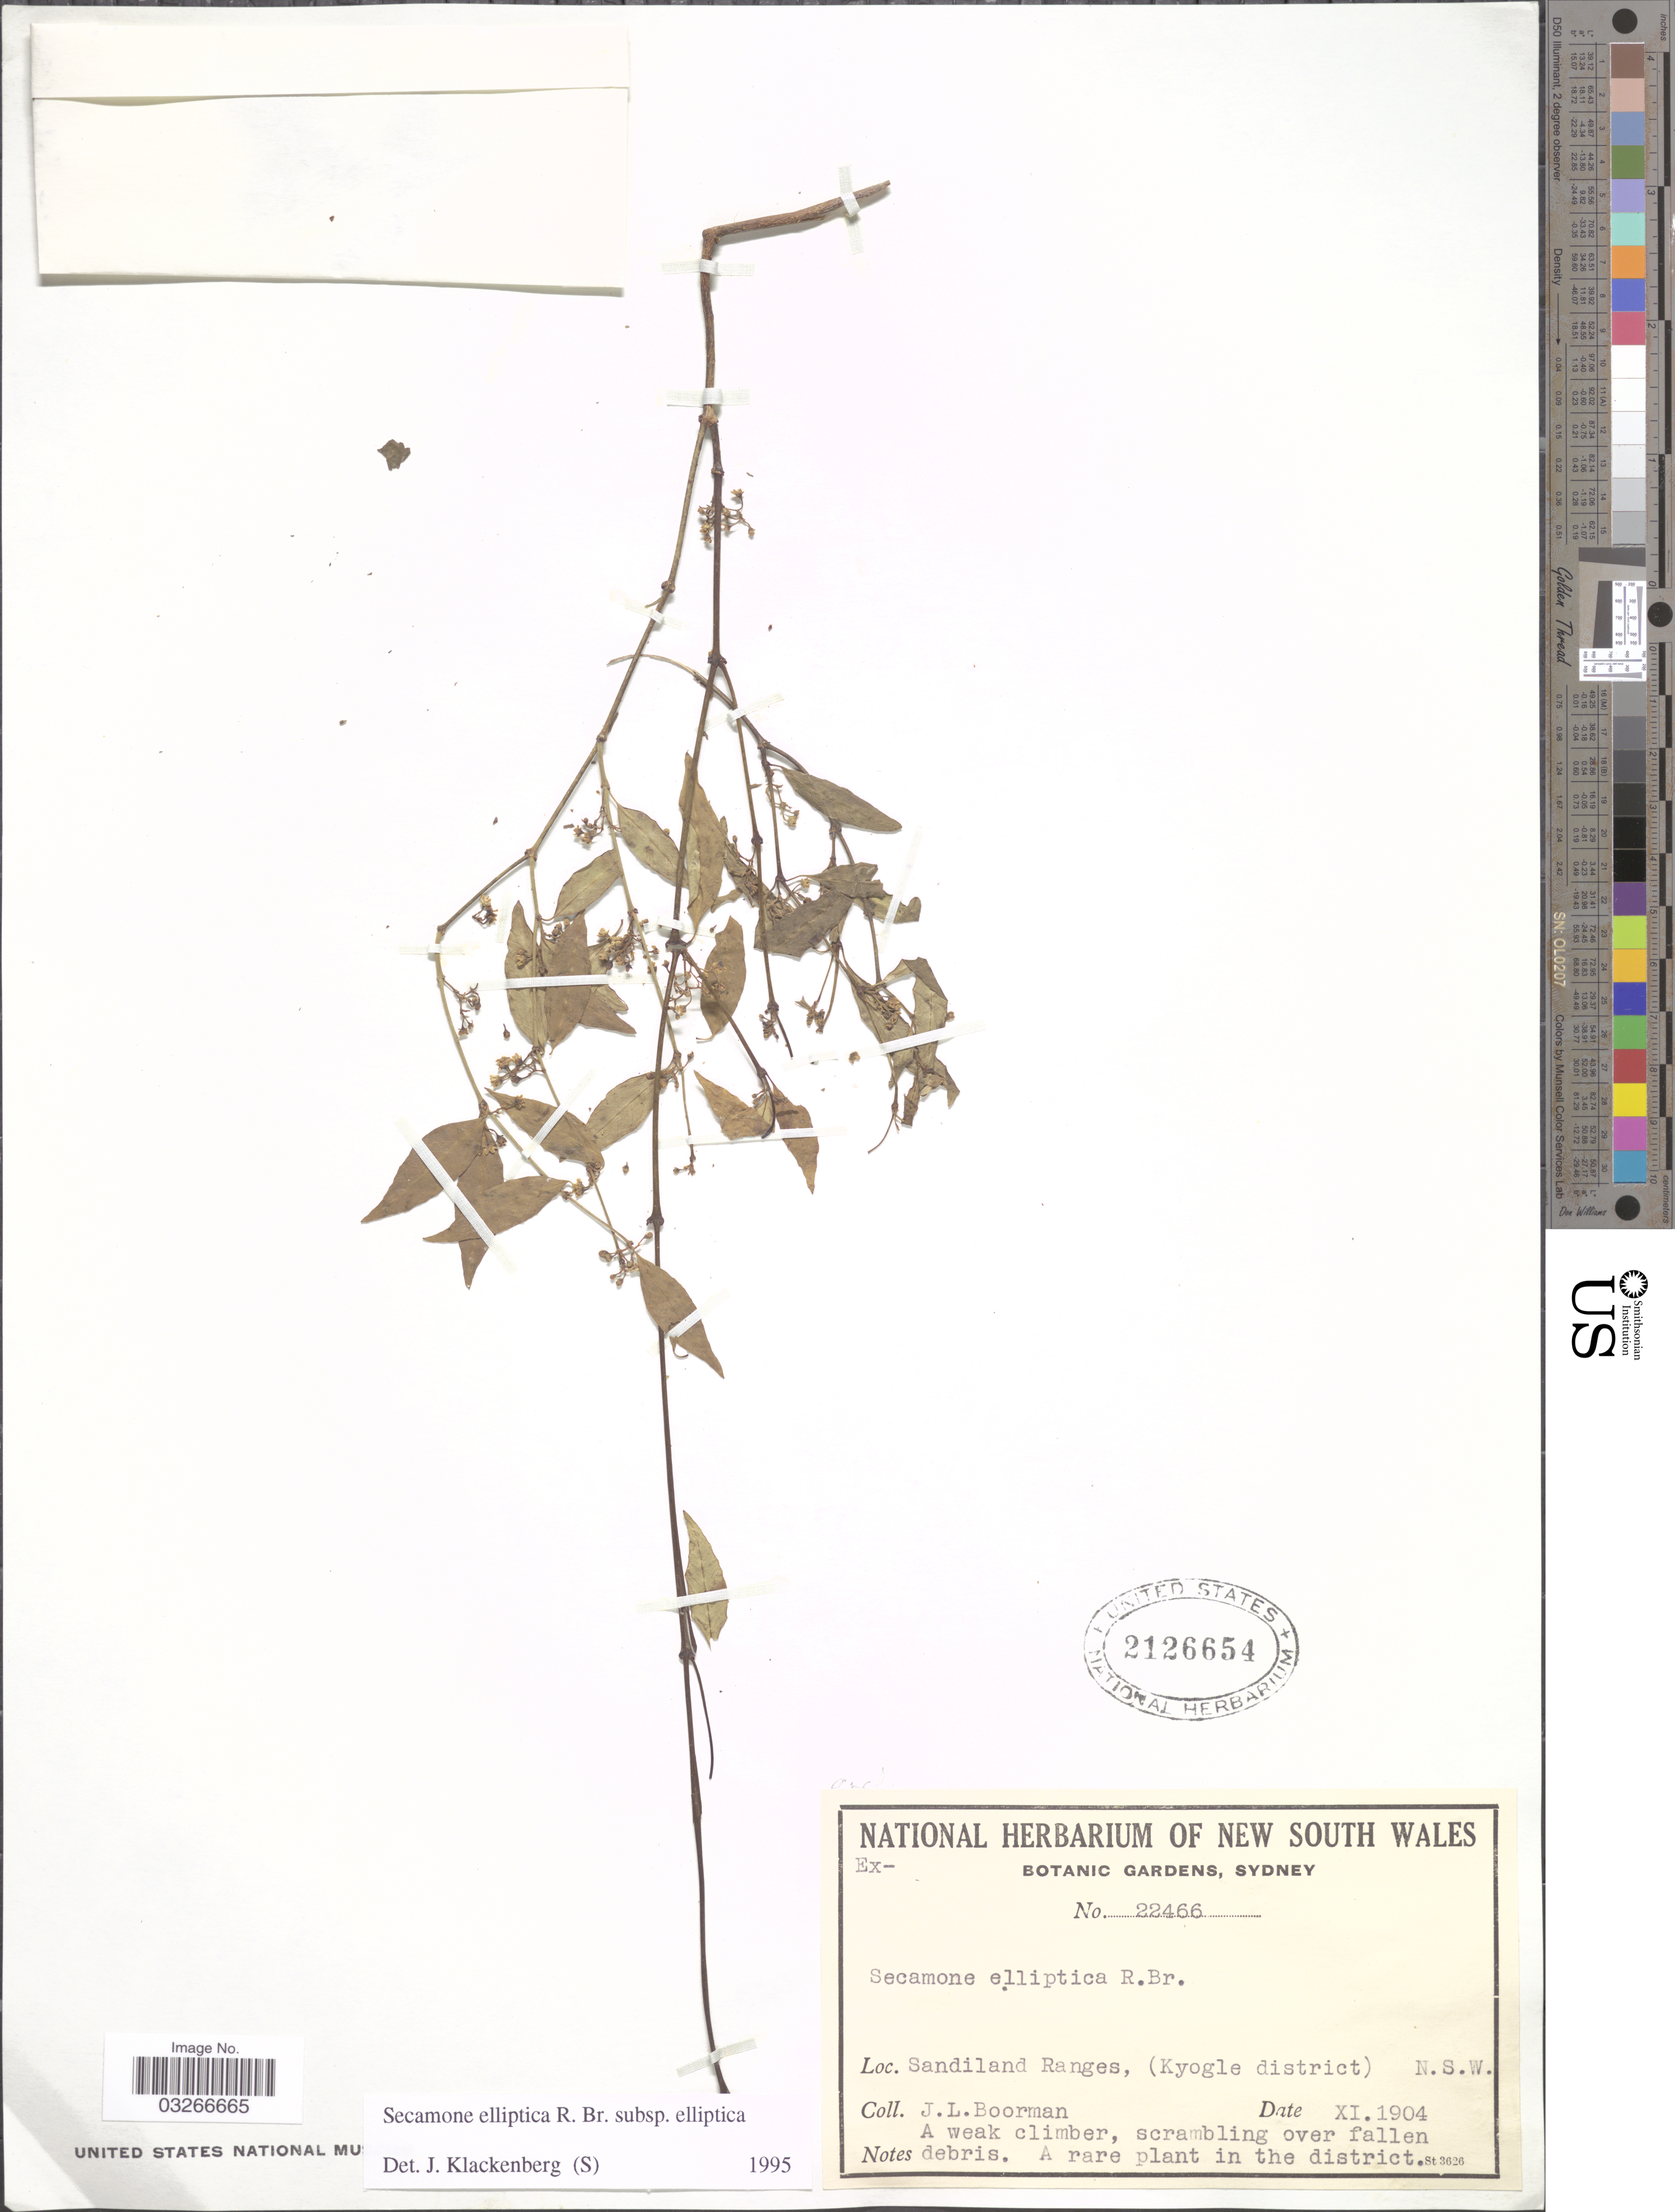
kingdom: Plantae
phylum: Tracheophyta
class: Magnoliopsida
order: Gentianales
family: Apocynaceae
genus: Secamone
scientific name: Secamone elliptica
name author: R. Br.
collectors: J. Boorman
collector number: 22466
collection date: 1904-11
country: Australia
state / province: New South Wales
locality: Sandiland Ranges, (Kyogle district).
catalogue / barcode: US 2126654